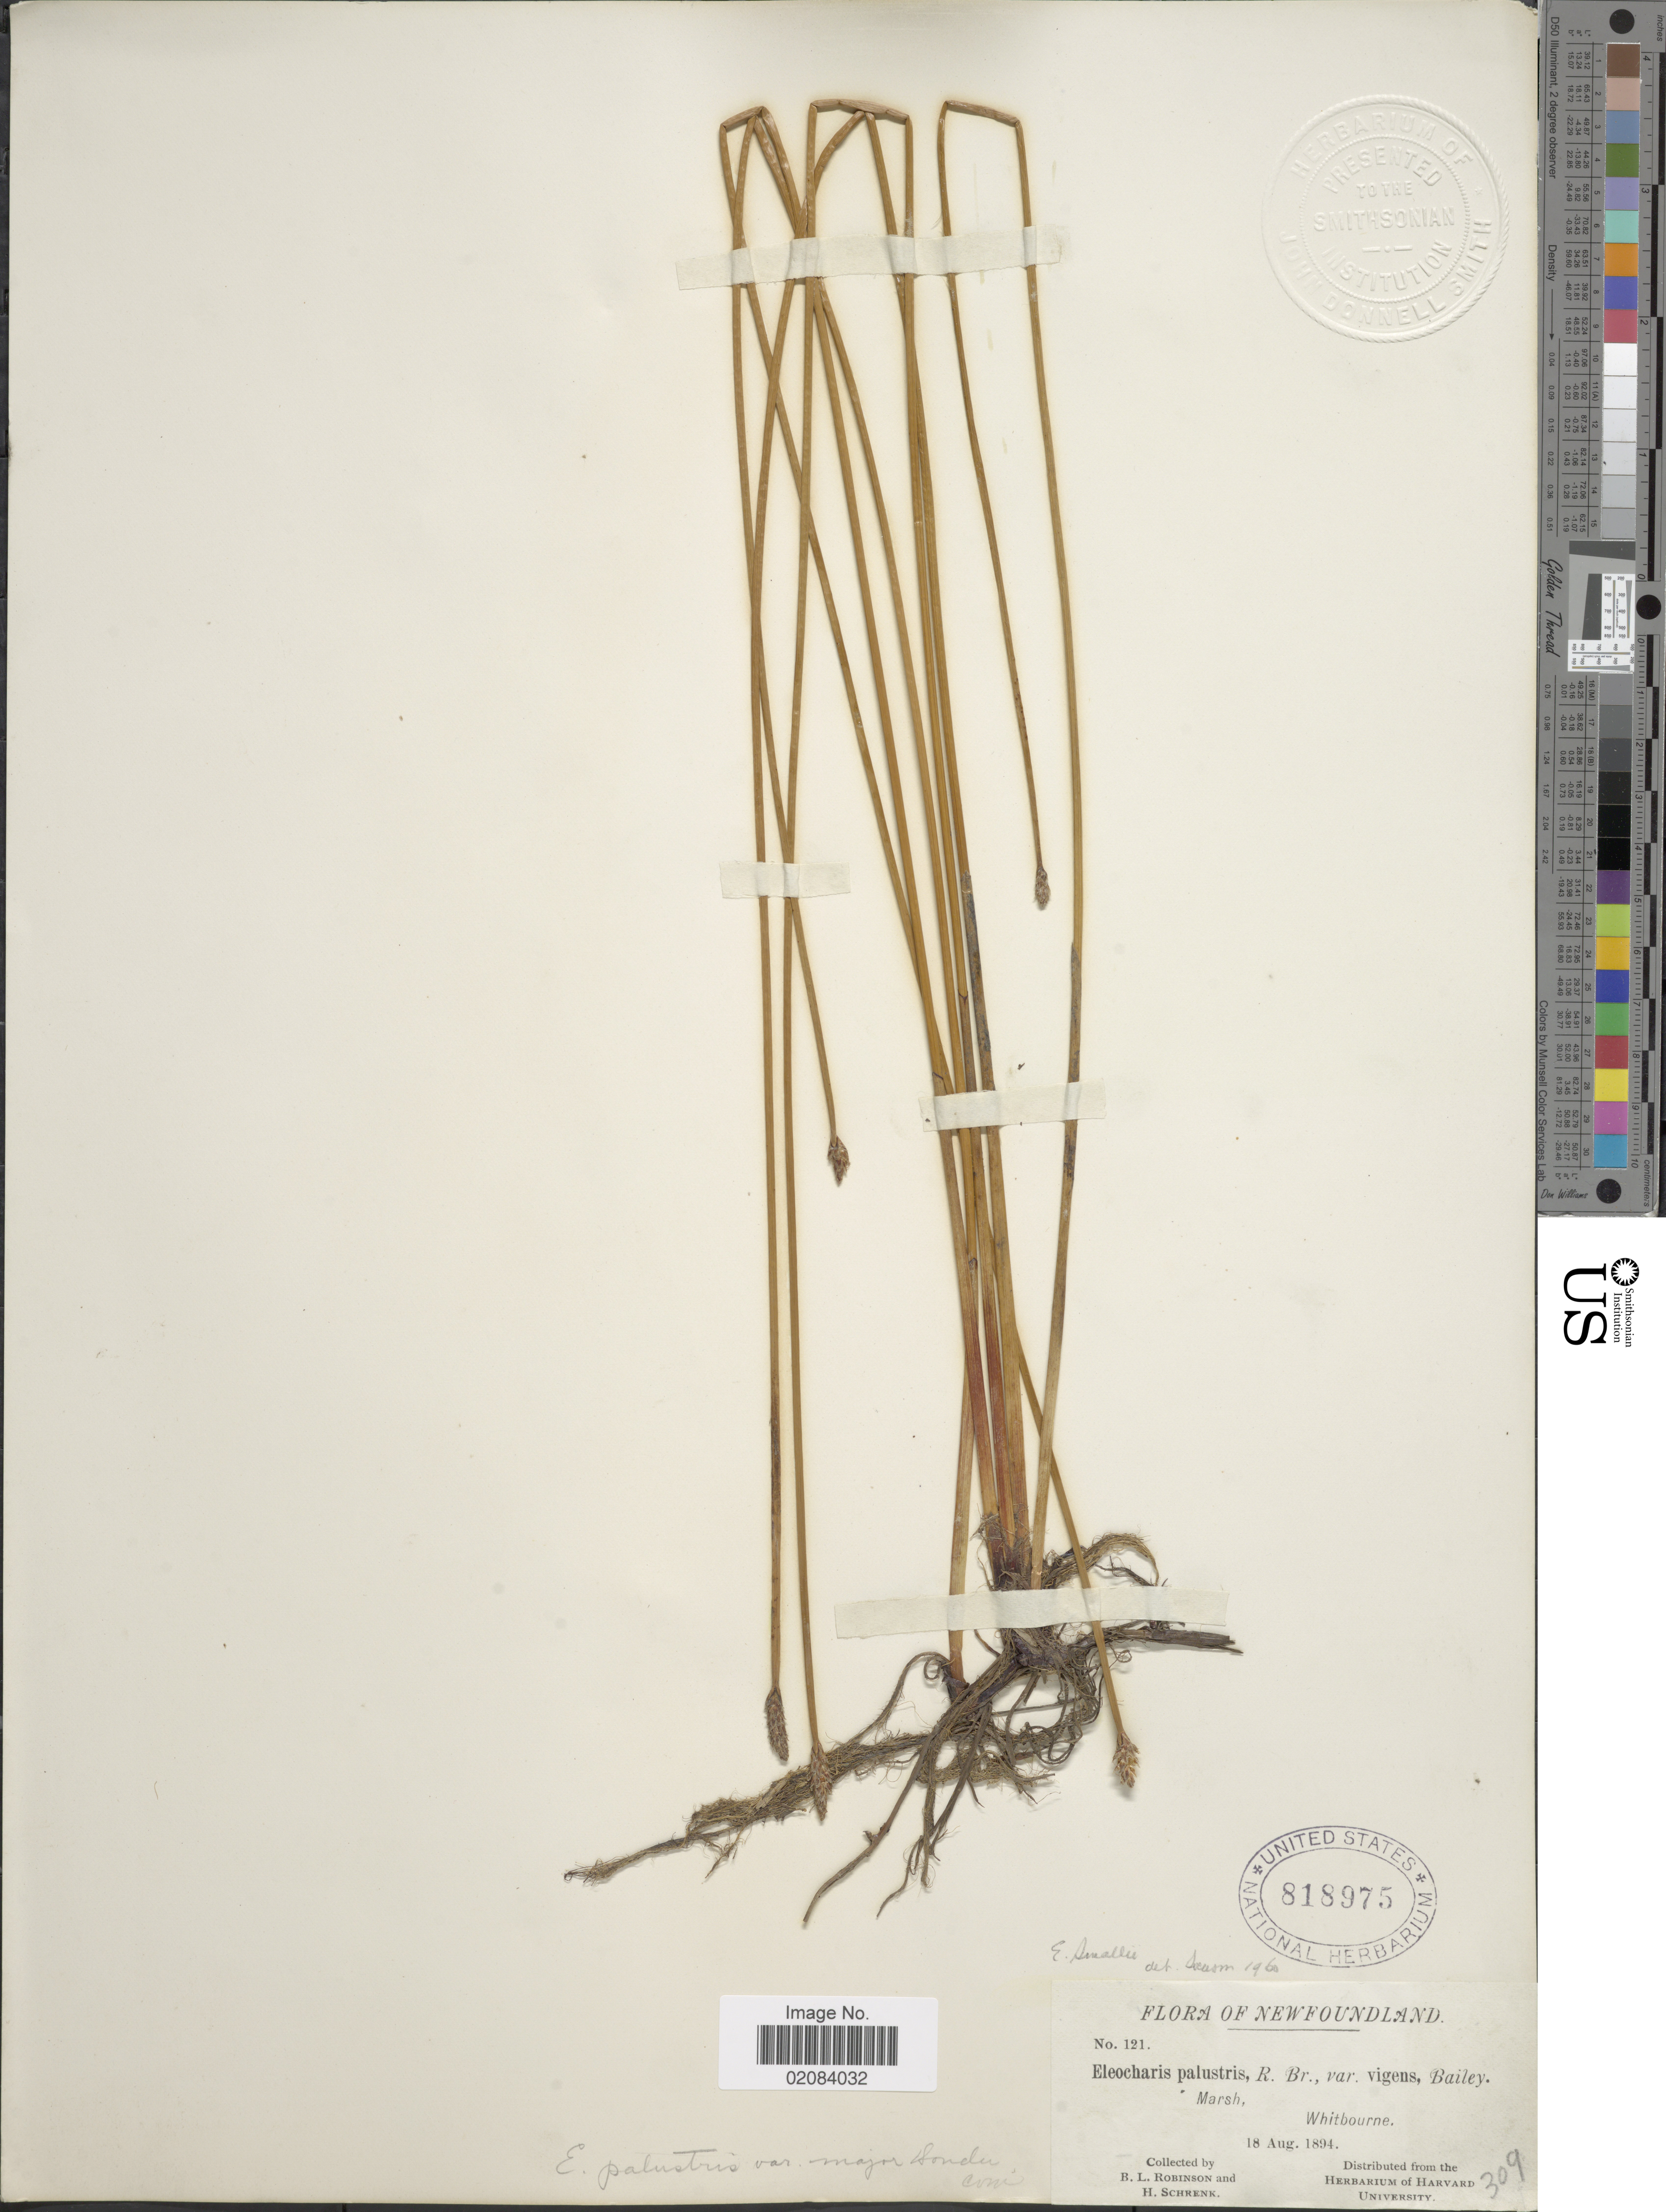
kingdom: Plantae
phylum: Tracheophyta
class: Liliopsida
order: Poales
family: Cyperaceae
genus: Eleocharis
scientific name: Eleocharis palustris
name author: (L.) Roem. & Schult.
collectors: B. L. Robinson & H. v. Schrenk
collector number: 121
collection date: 1894-08-18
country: Canada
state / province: Newfoundland and Labrador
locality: Newfoundland, Whitbourne.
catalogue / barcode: US 818975